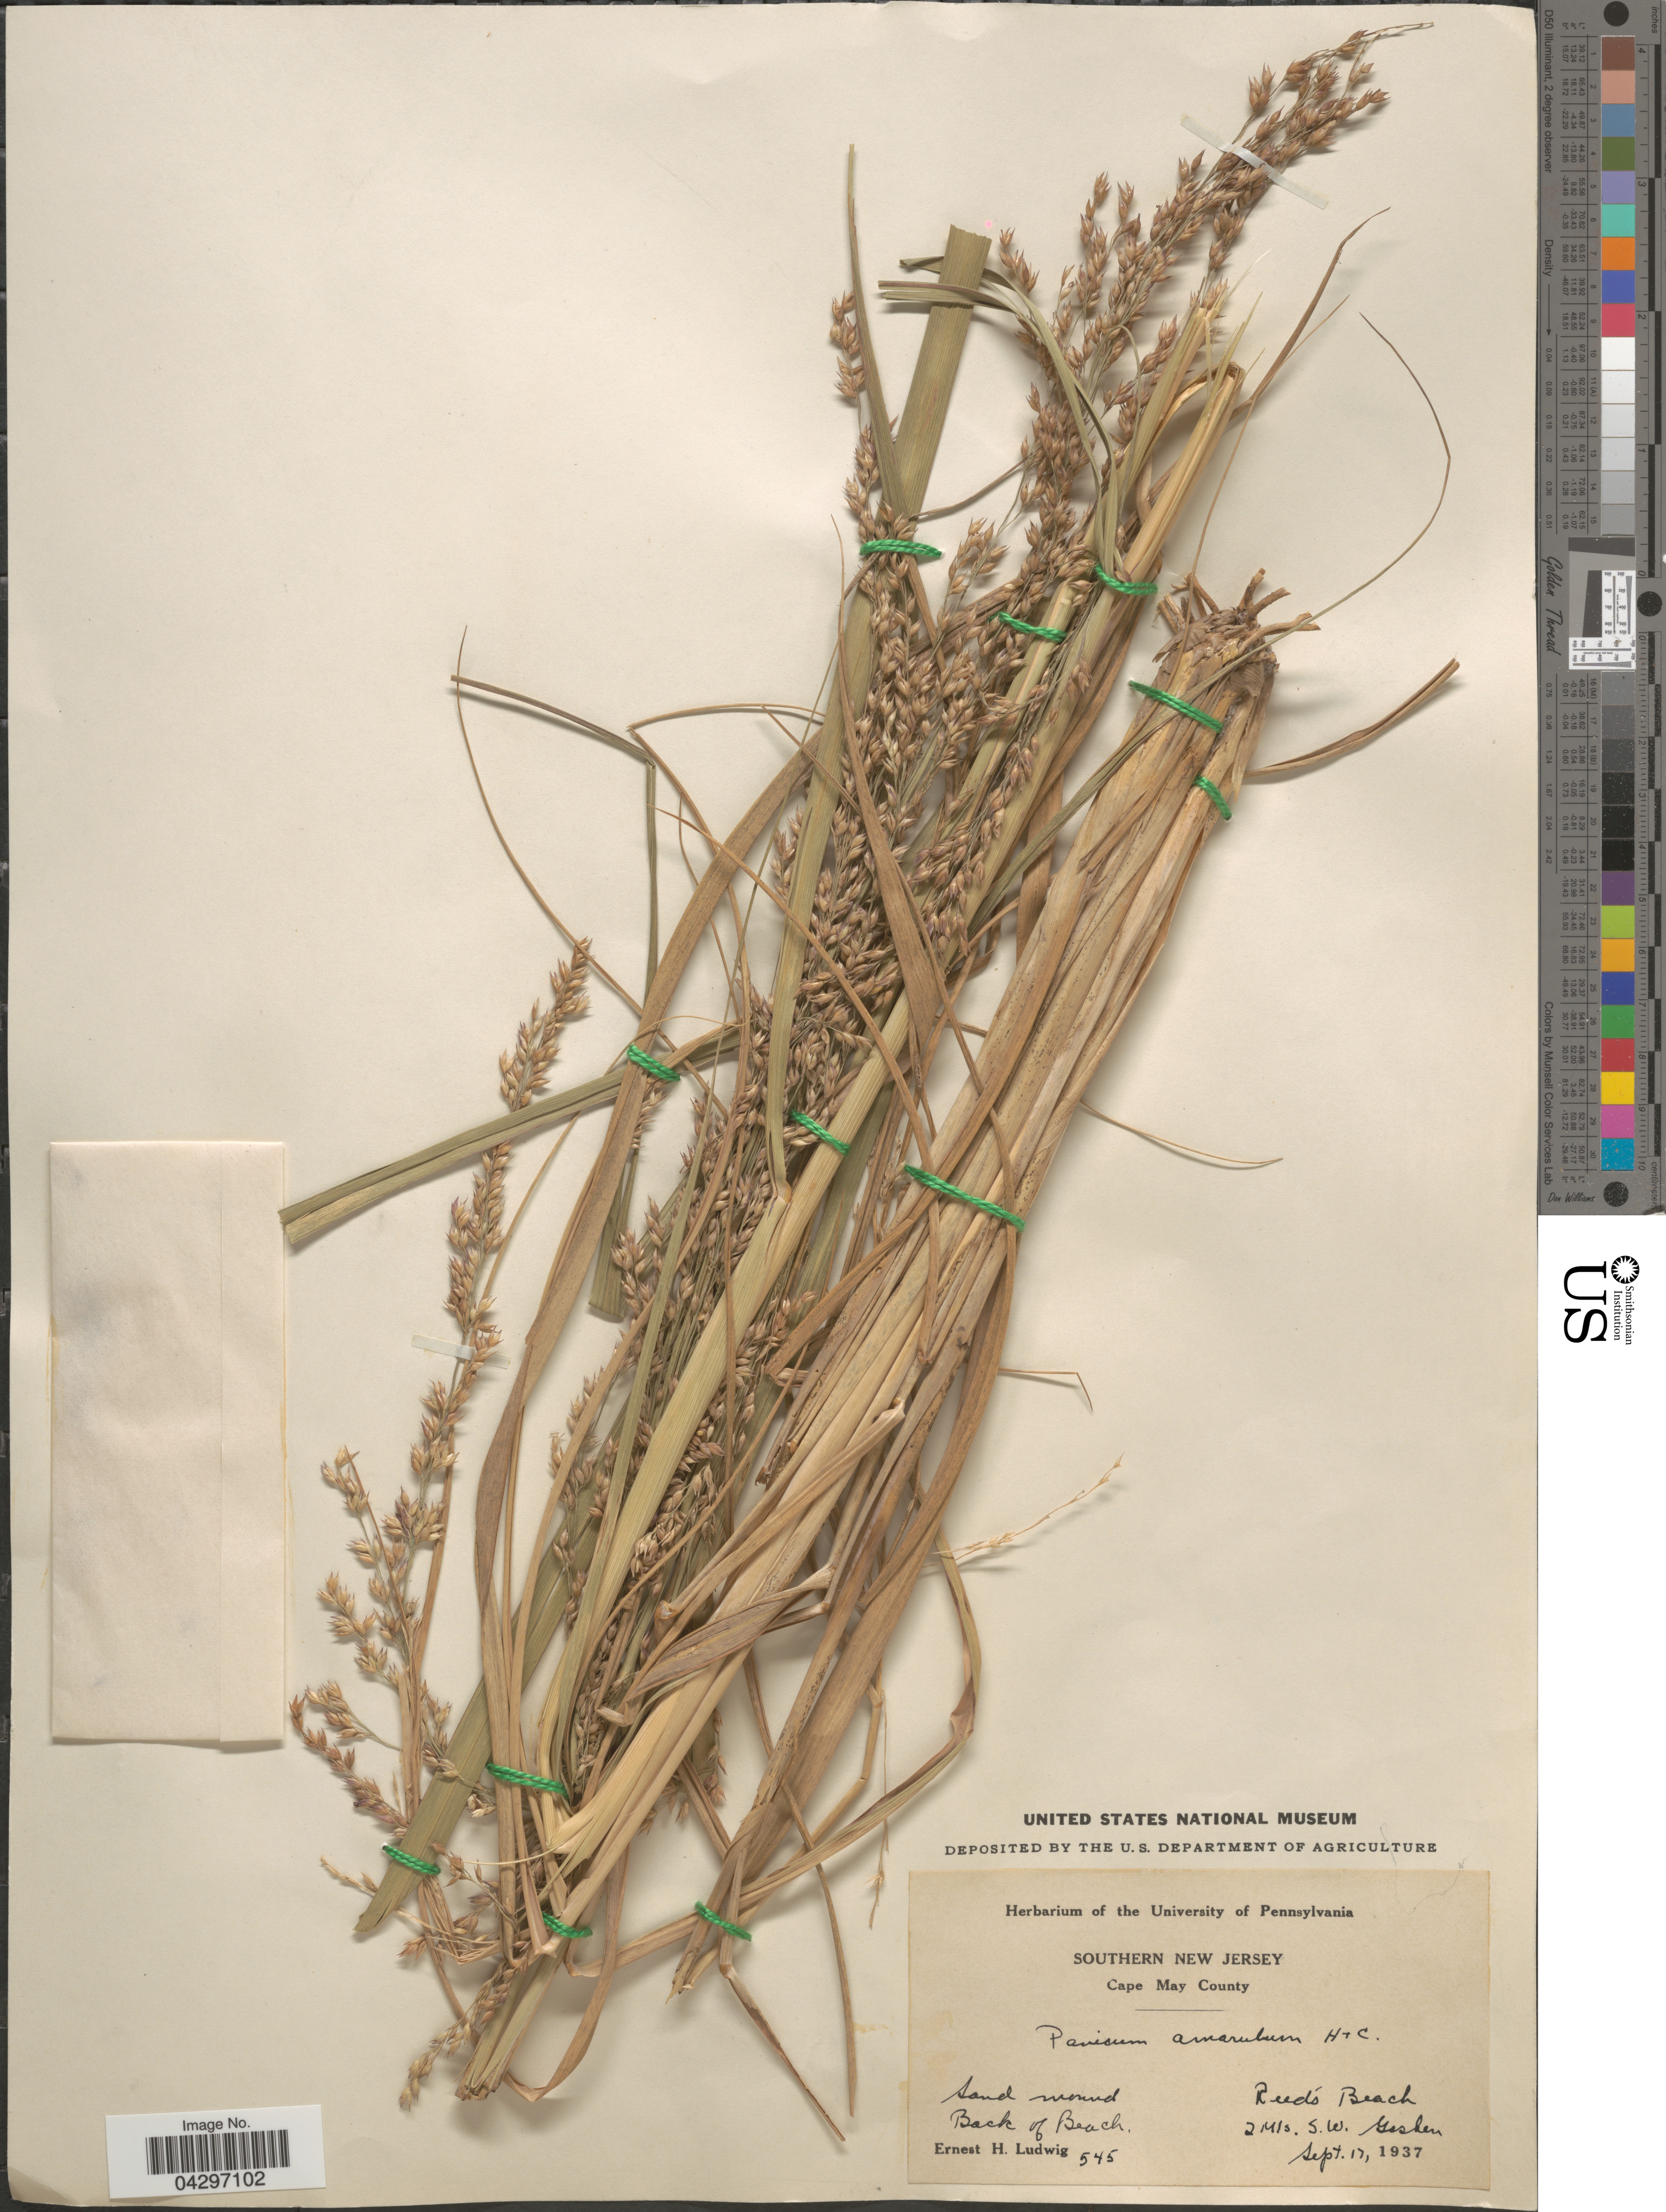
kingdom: Plantae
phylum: Tracheophyta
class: Liliopsida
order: Poales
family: Poaceae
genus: Panicum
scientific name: Panicum amarum var. amarulum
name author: (Hitchc. & Chase) Freckmann & Lelong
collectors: E. Ludwig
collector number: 545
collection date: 1937-09-17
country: United States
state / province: New Jersey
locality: Southern New Jersey. Cape May County. Sand mound. Back of Beach. Reed's Beach. 2 mls. S. W. Gesken.